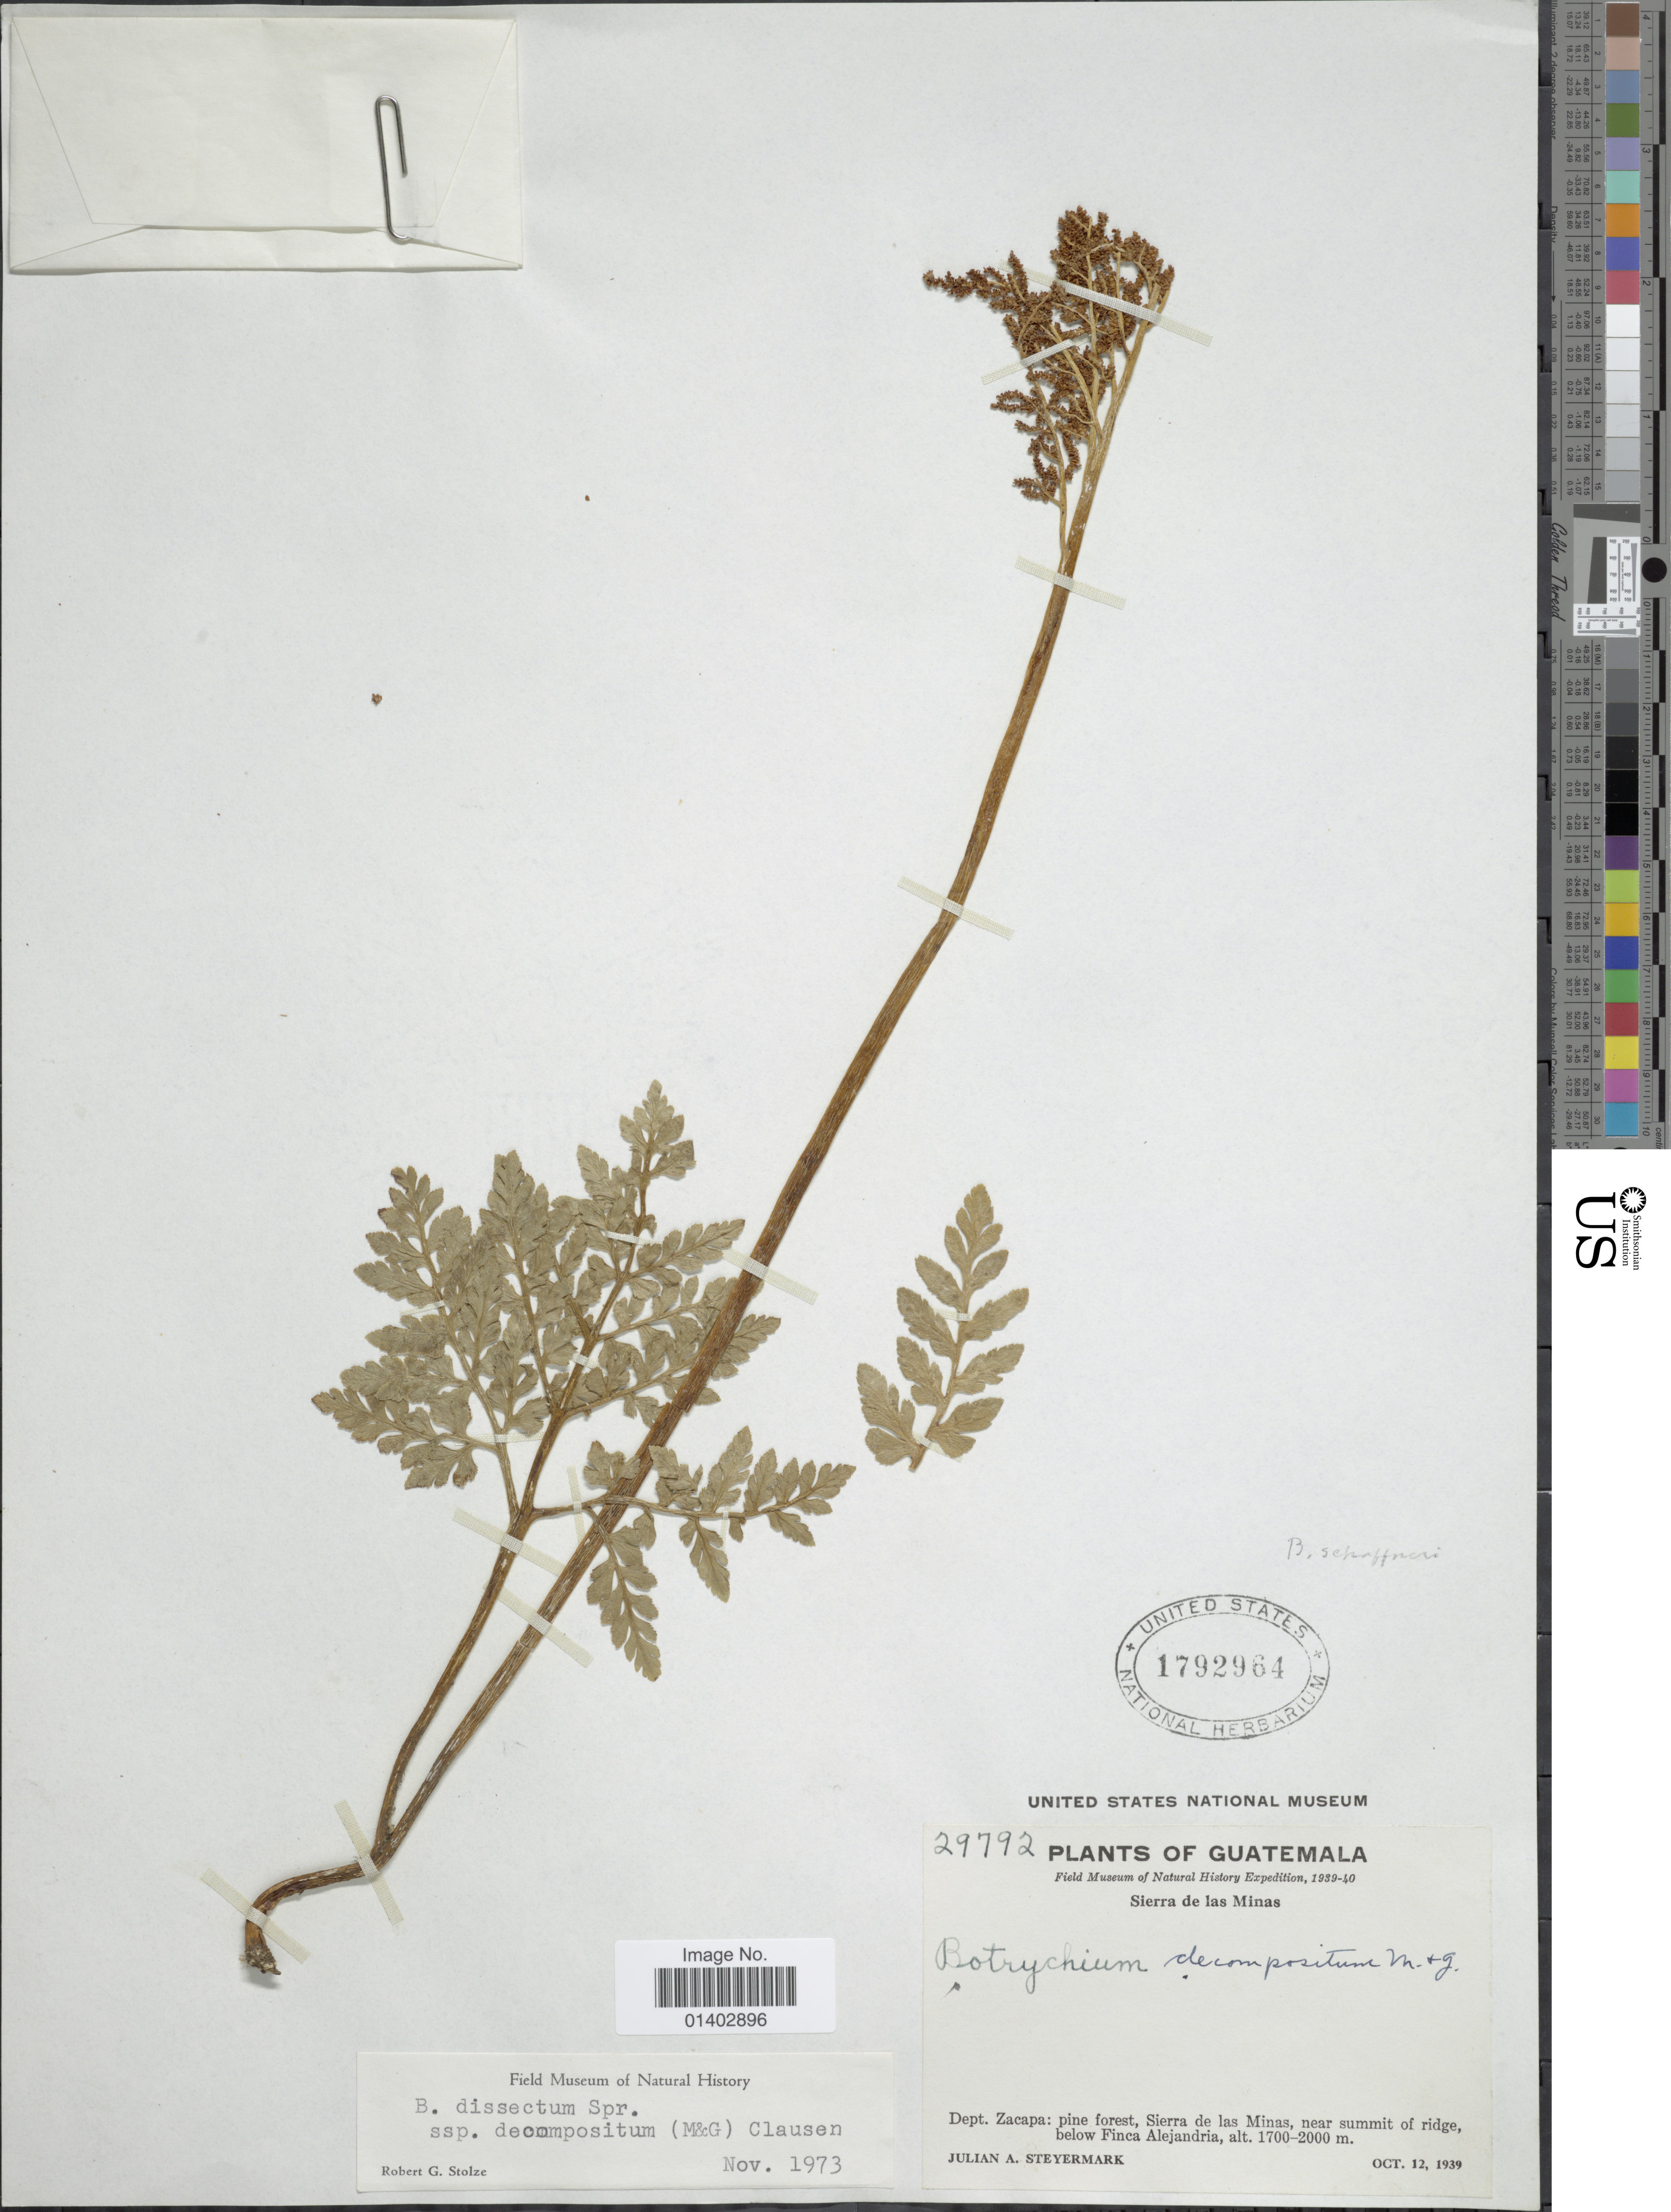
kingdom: Plantae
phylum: Tracheophyta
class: Polypodiopsida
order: Ophioglossales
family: Ophioglossaceae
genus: Botrychium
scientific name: Botrychium schaffneri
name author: Underw.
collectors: J. Steyermark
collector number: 29792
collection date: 1939-10-12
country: Guatemala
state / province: Zacapa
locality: Sierra de las Minas, pine forest, Sierra de las Minas, near summit of ridge, below finca Alejandria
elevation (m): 1700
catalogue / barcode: US 1792964